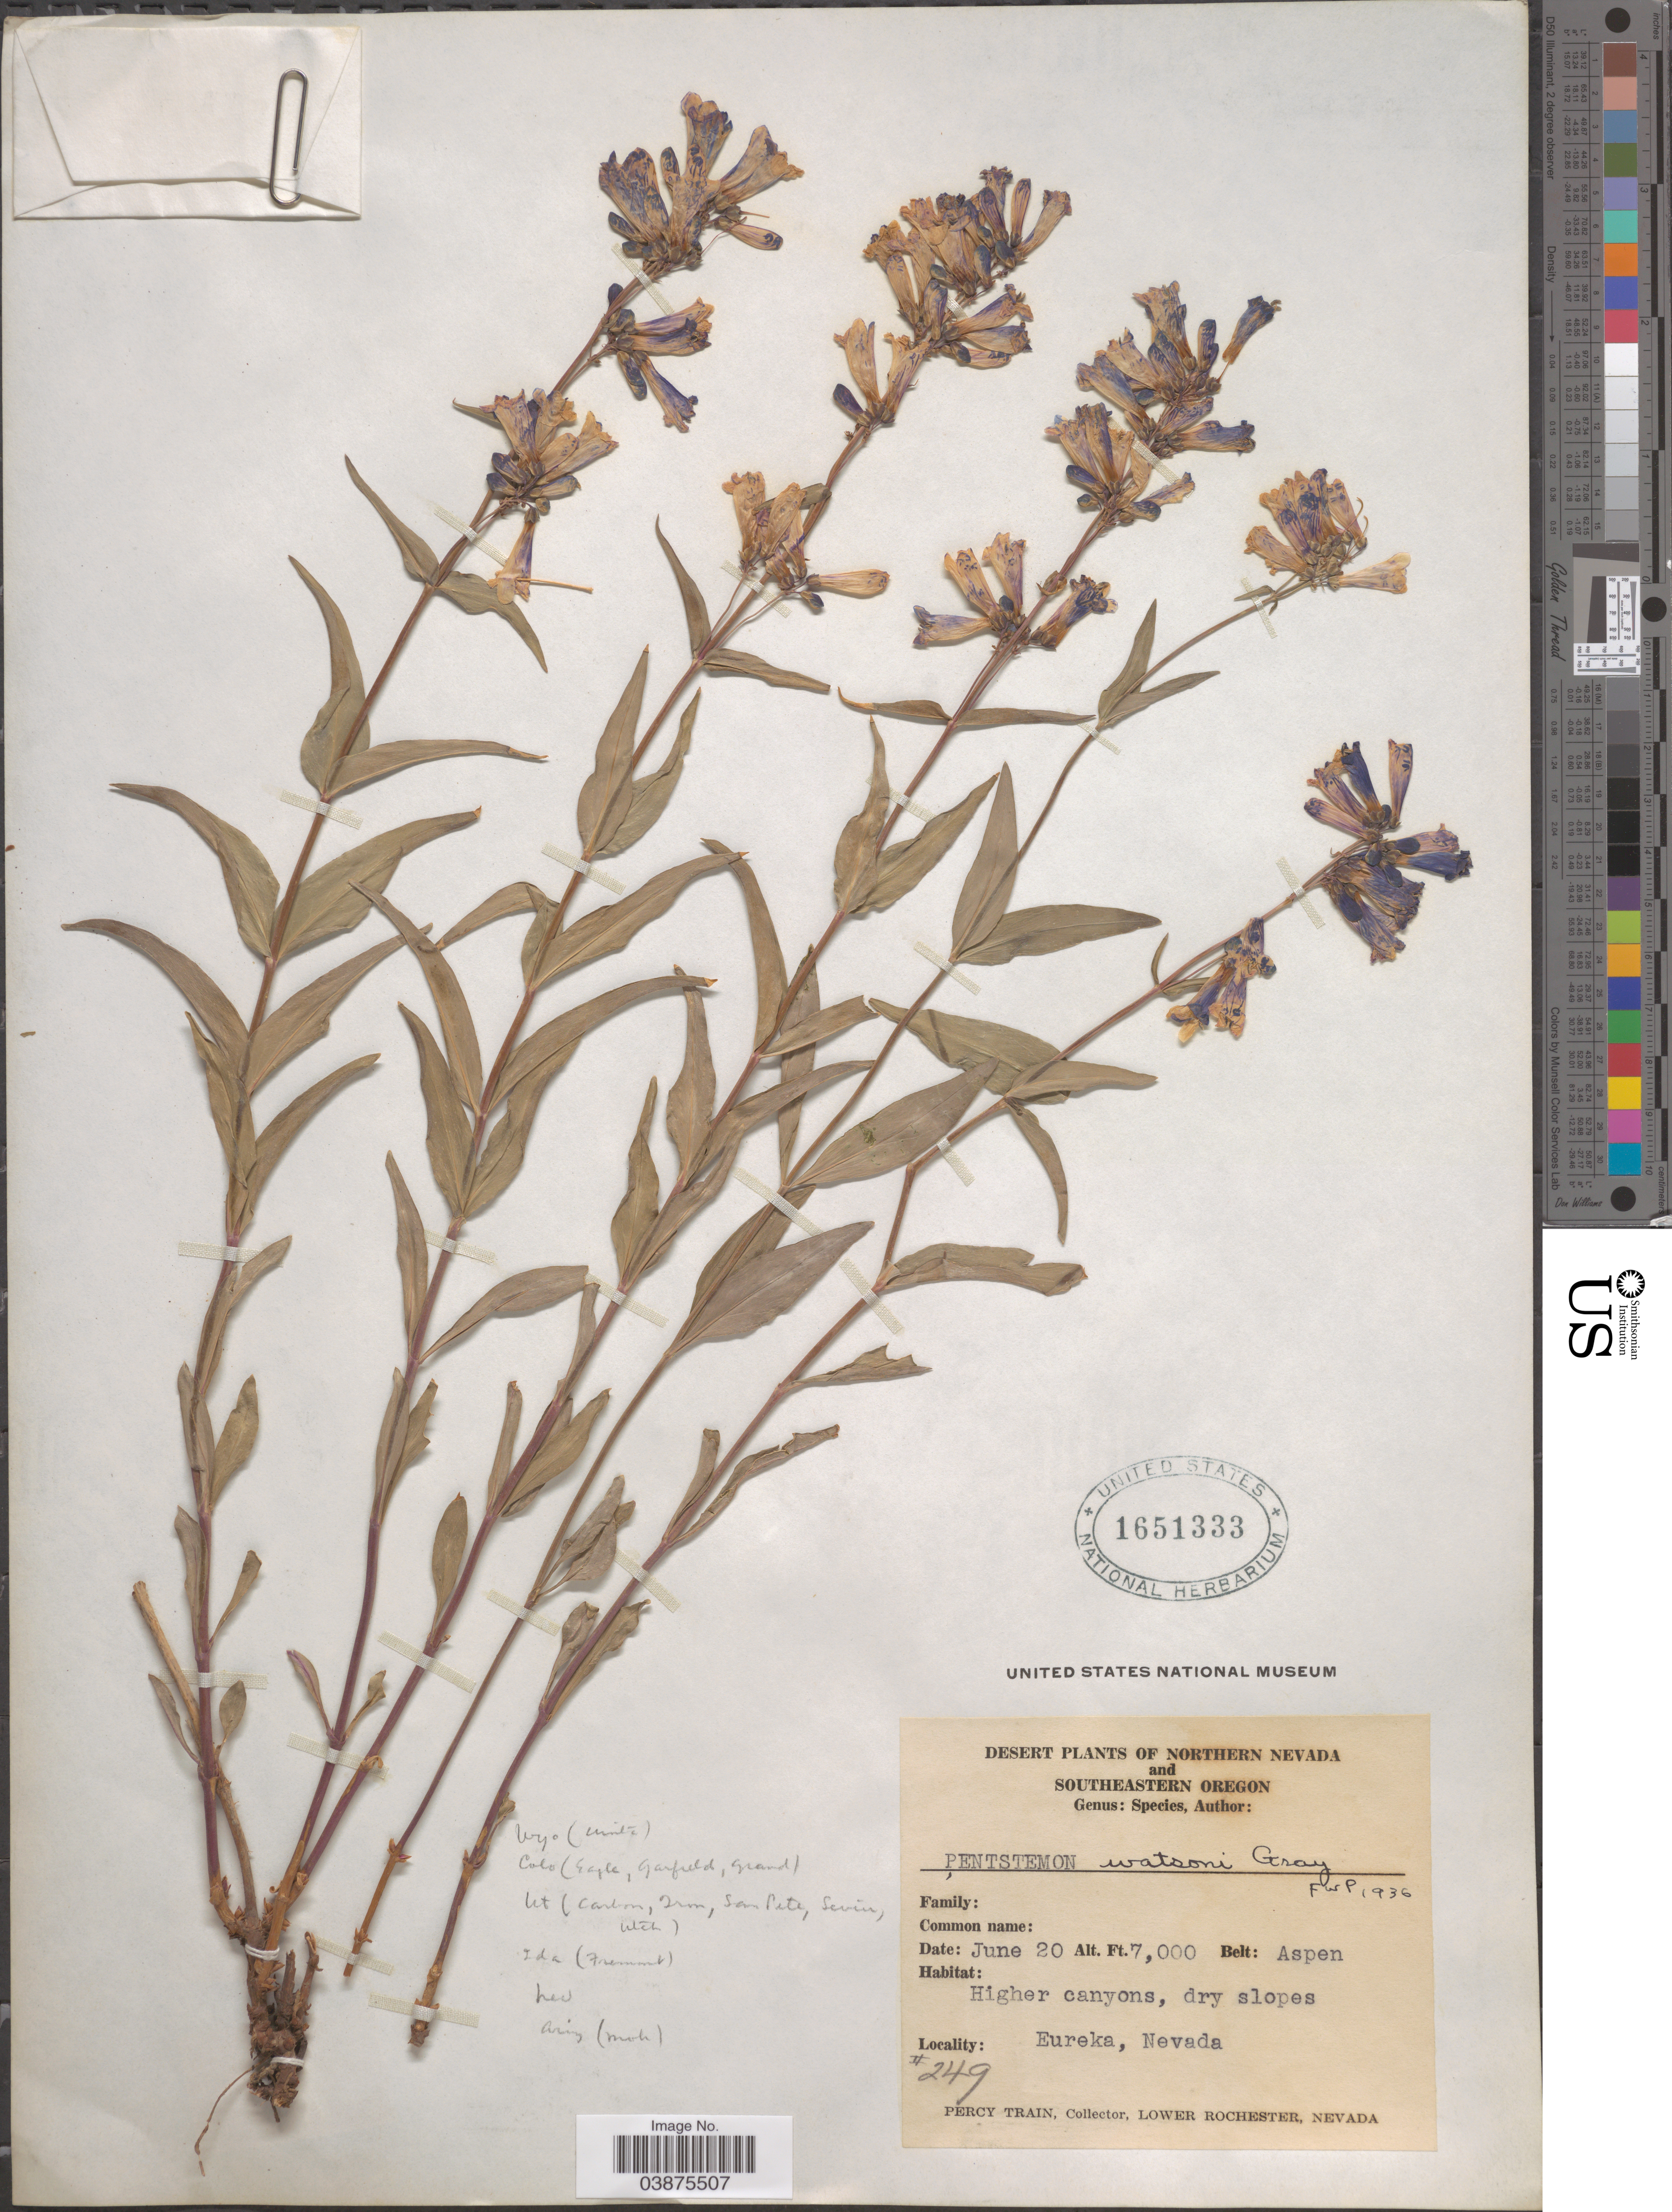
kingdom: Plantae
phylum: Tracheophyta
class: Magnoliopsida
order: Lamiales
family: Plantaginaceae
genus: Penstemon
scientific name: Penstemon gracilis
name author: Nutt.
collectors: P. Train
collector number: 249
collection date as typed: Transcribed d/m/y: /6/20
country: United States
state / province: Nevada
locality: Northern Nevada. Higher canyons, dry slopes. Eureka.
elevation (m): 2134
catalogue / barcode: US 1651333